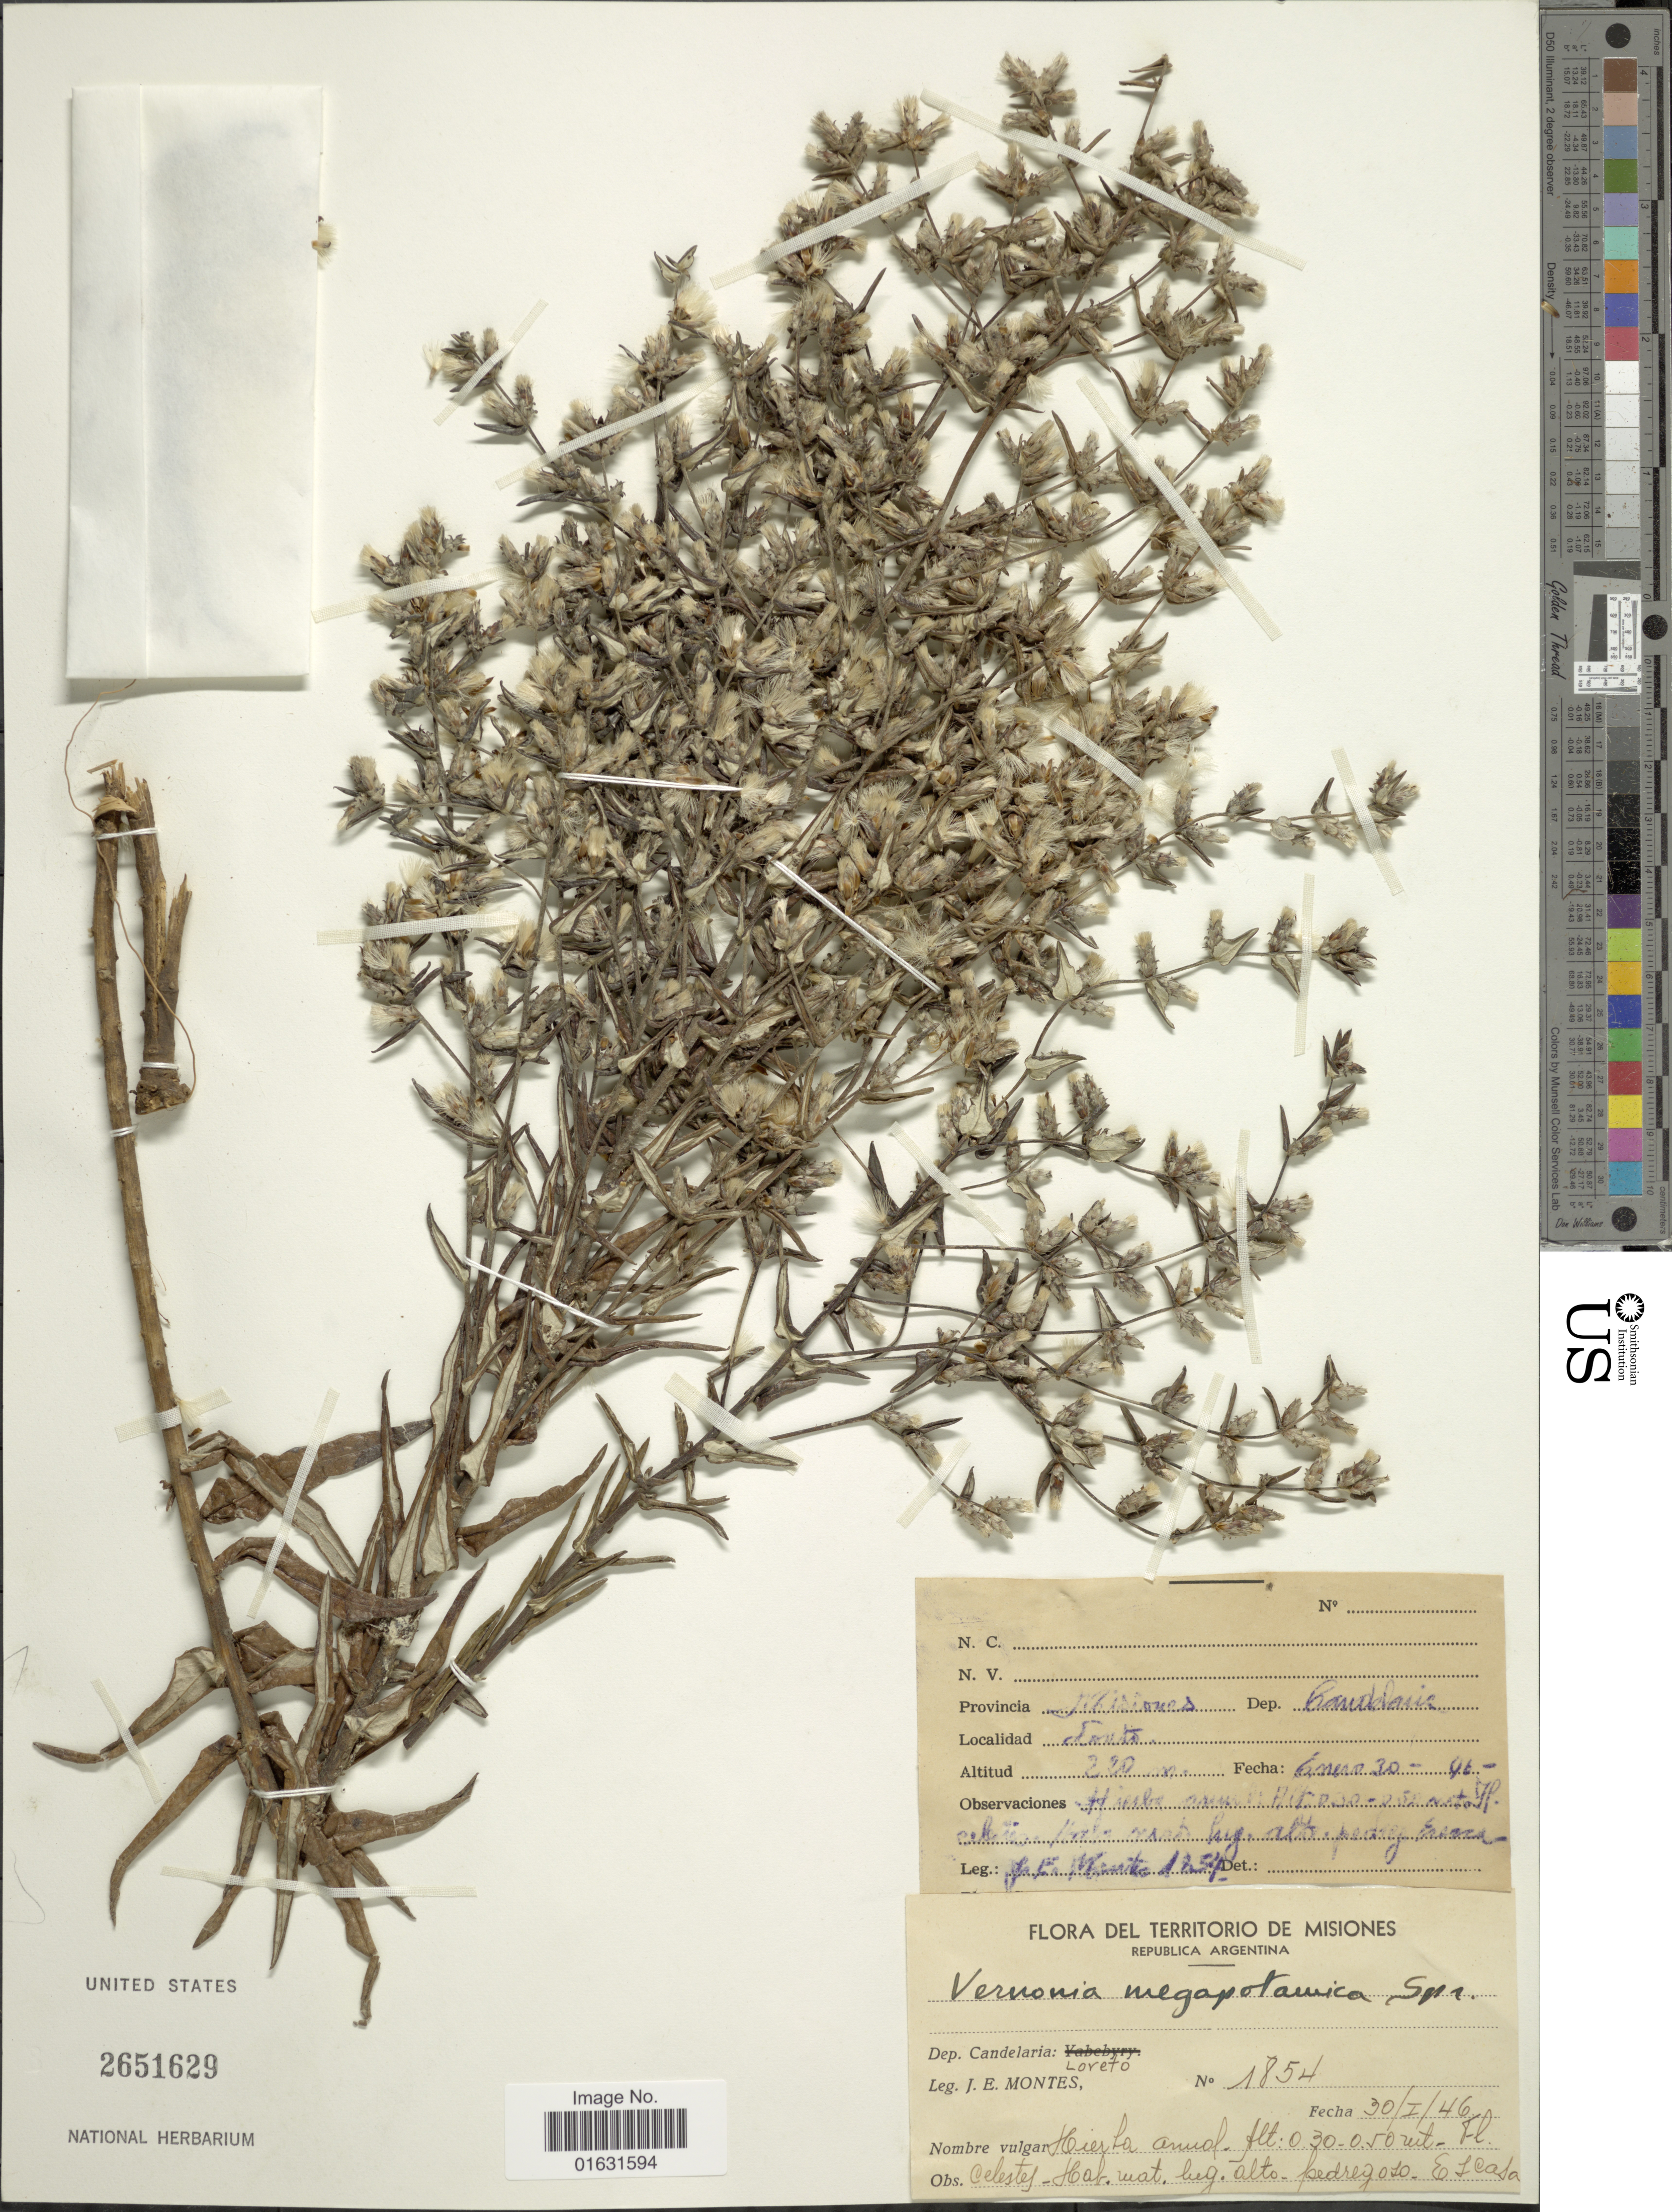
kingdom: Plantae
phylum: Tracheophyta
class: Magnoliopsida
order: Asterales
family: Asteraceae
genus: Stenocephalum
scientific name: Stenocephalum megapotamicum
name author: (Spreng.) Sch. Bip.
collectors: J. E. Montes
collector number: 1854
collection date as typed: Transcribed d/m/y: 30/1/46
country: Argentina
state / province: Misiones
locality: Dep. Candelaria, Loreto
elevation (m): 230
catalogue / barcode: US 2651629